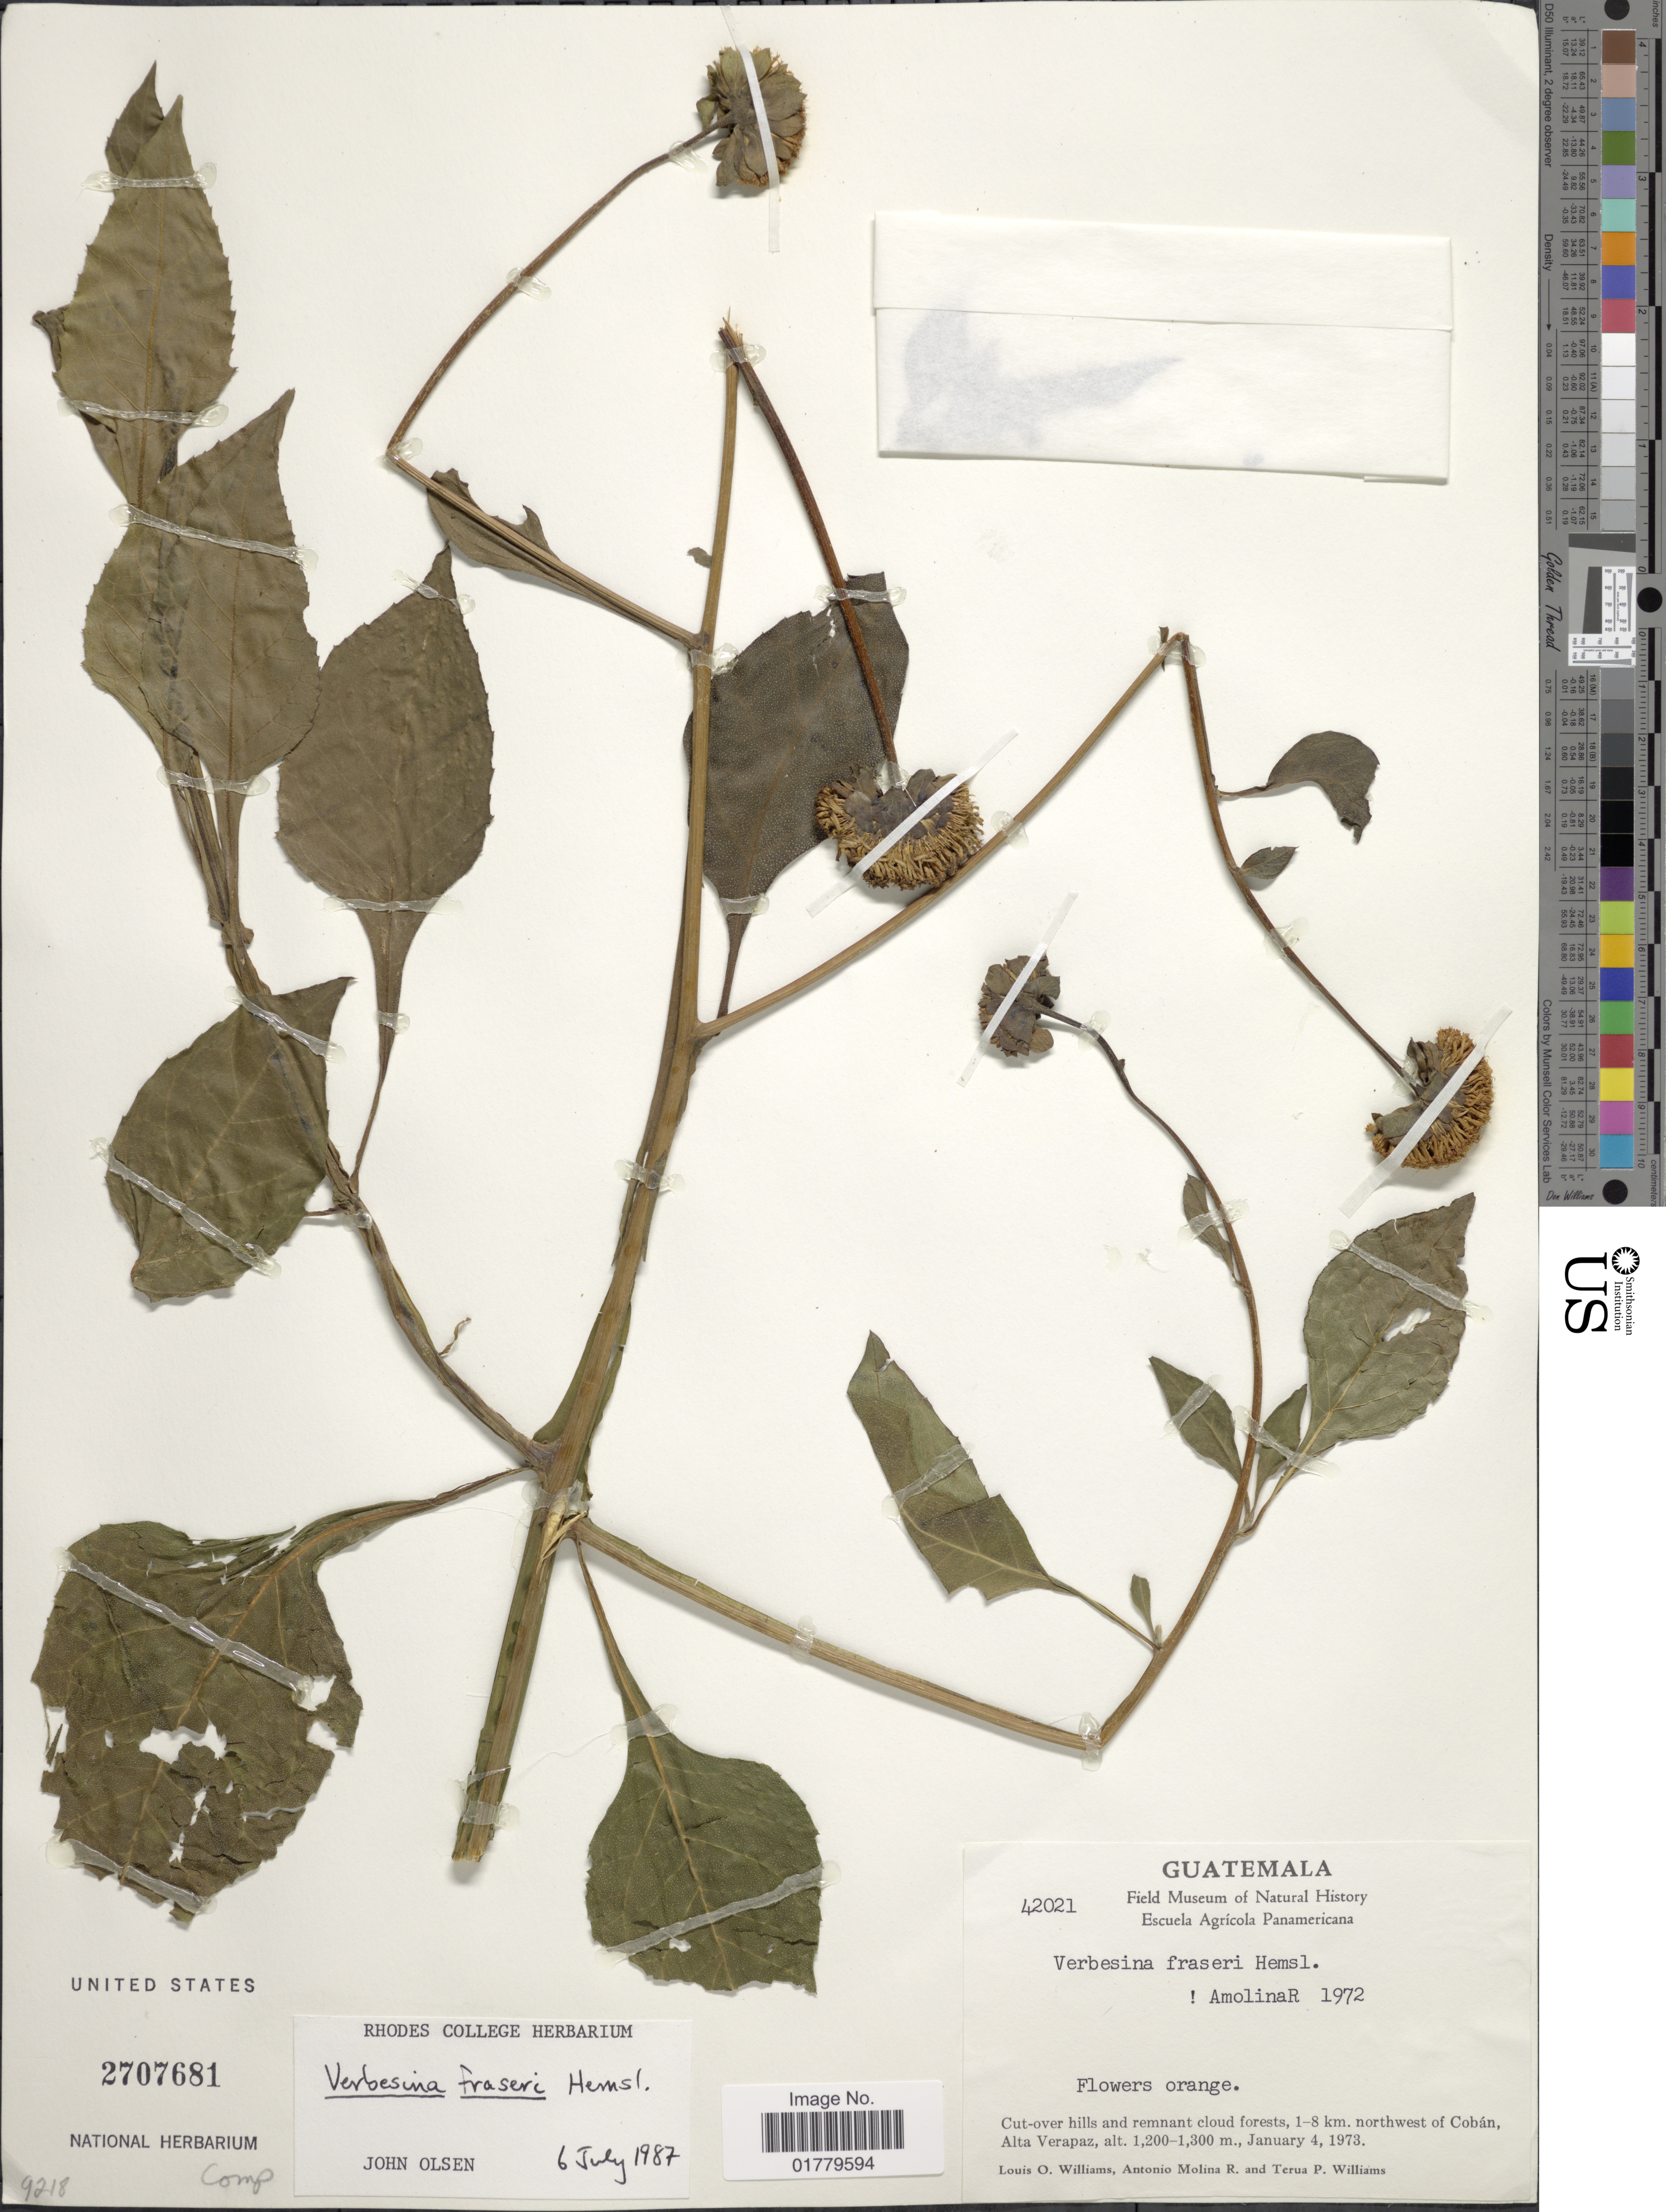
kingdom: Plantae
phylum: Tracheophyta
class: Magnoliopsida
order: Asterales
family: Asteraceae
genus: Verbesina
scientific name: Verbesina fraseri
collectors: L. O. Williams, A. Molina R. & T. P. Williams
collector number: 42021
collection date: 1973-01-04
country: Guatemala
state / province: Alta Verapaz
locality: Cut-over hills and remnant cloud forests, 1-8 km. northwest of Cobán, Alta Verapaz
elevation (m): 1200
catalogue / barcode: US 2707681